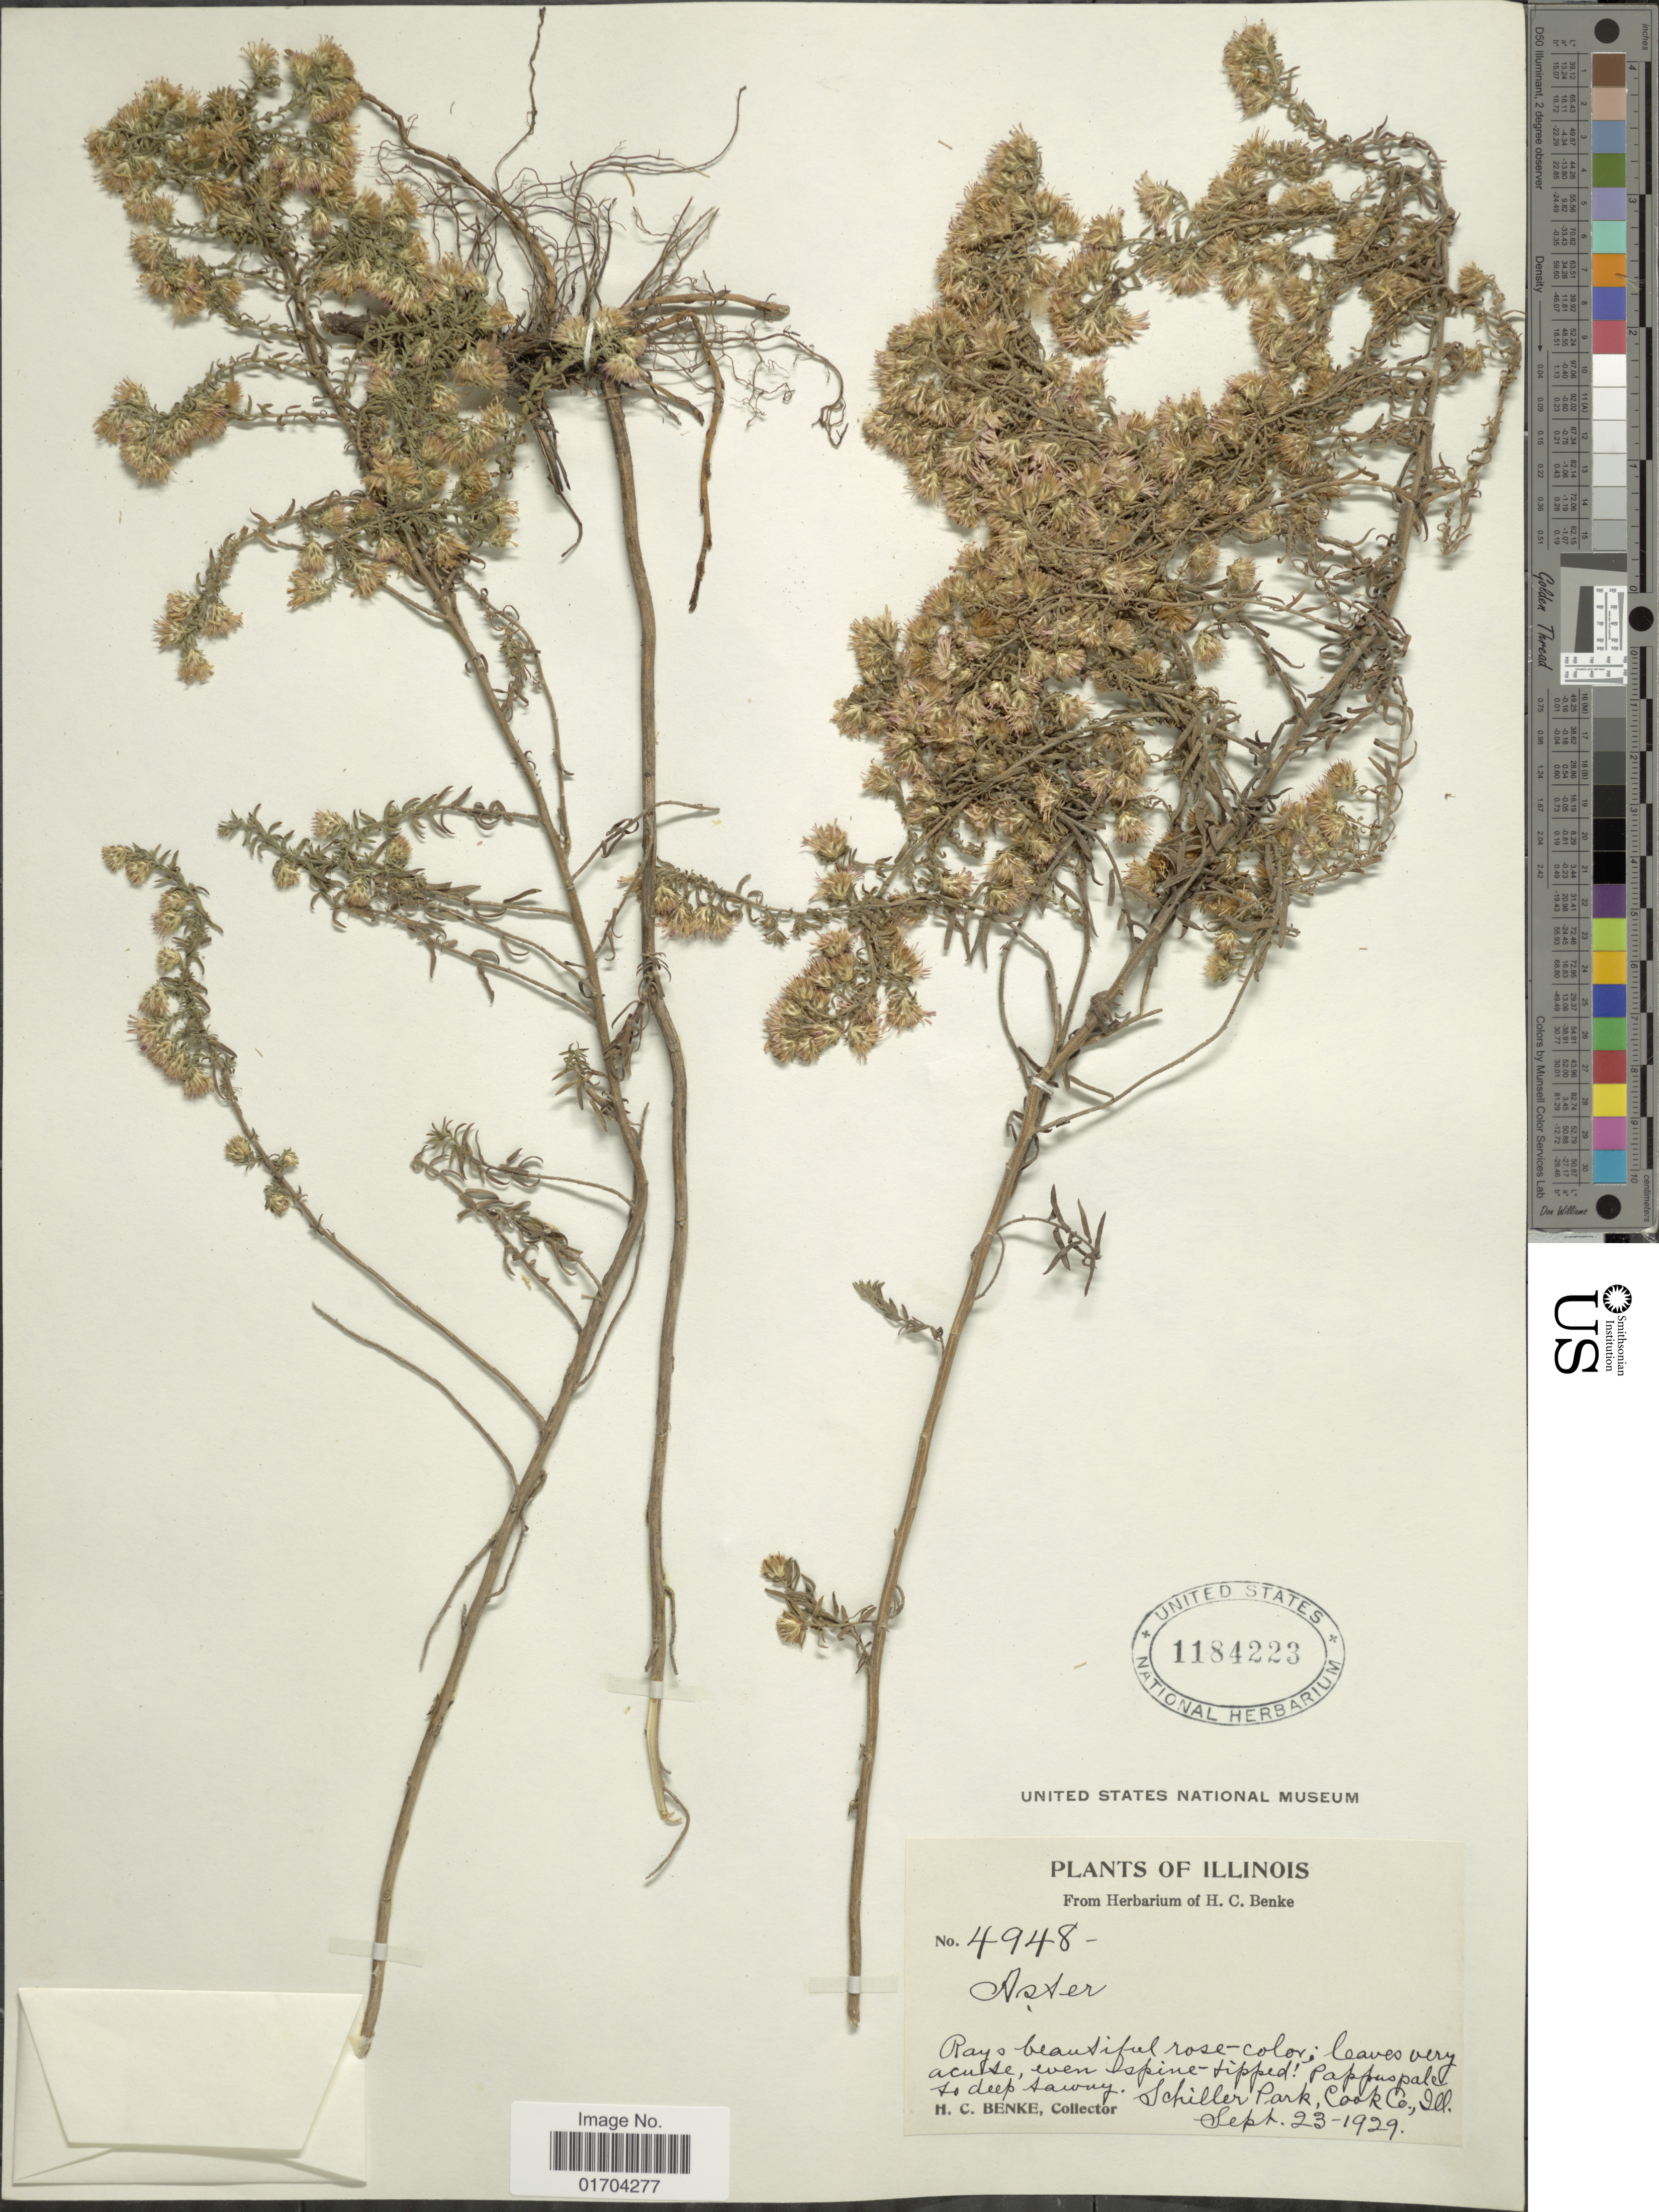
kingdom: Plantae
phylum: Tracheophyta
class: Magnoliopsida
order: Asterales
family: Asteraceae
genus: Symphyotrichum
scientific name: Symphyotrichum sp.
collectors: H. Benke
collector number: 4948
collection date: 1929-09-23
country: United States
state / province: Illinois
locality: Schiller Park, Cook Co.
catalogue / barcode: US 1184223